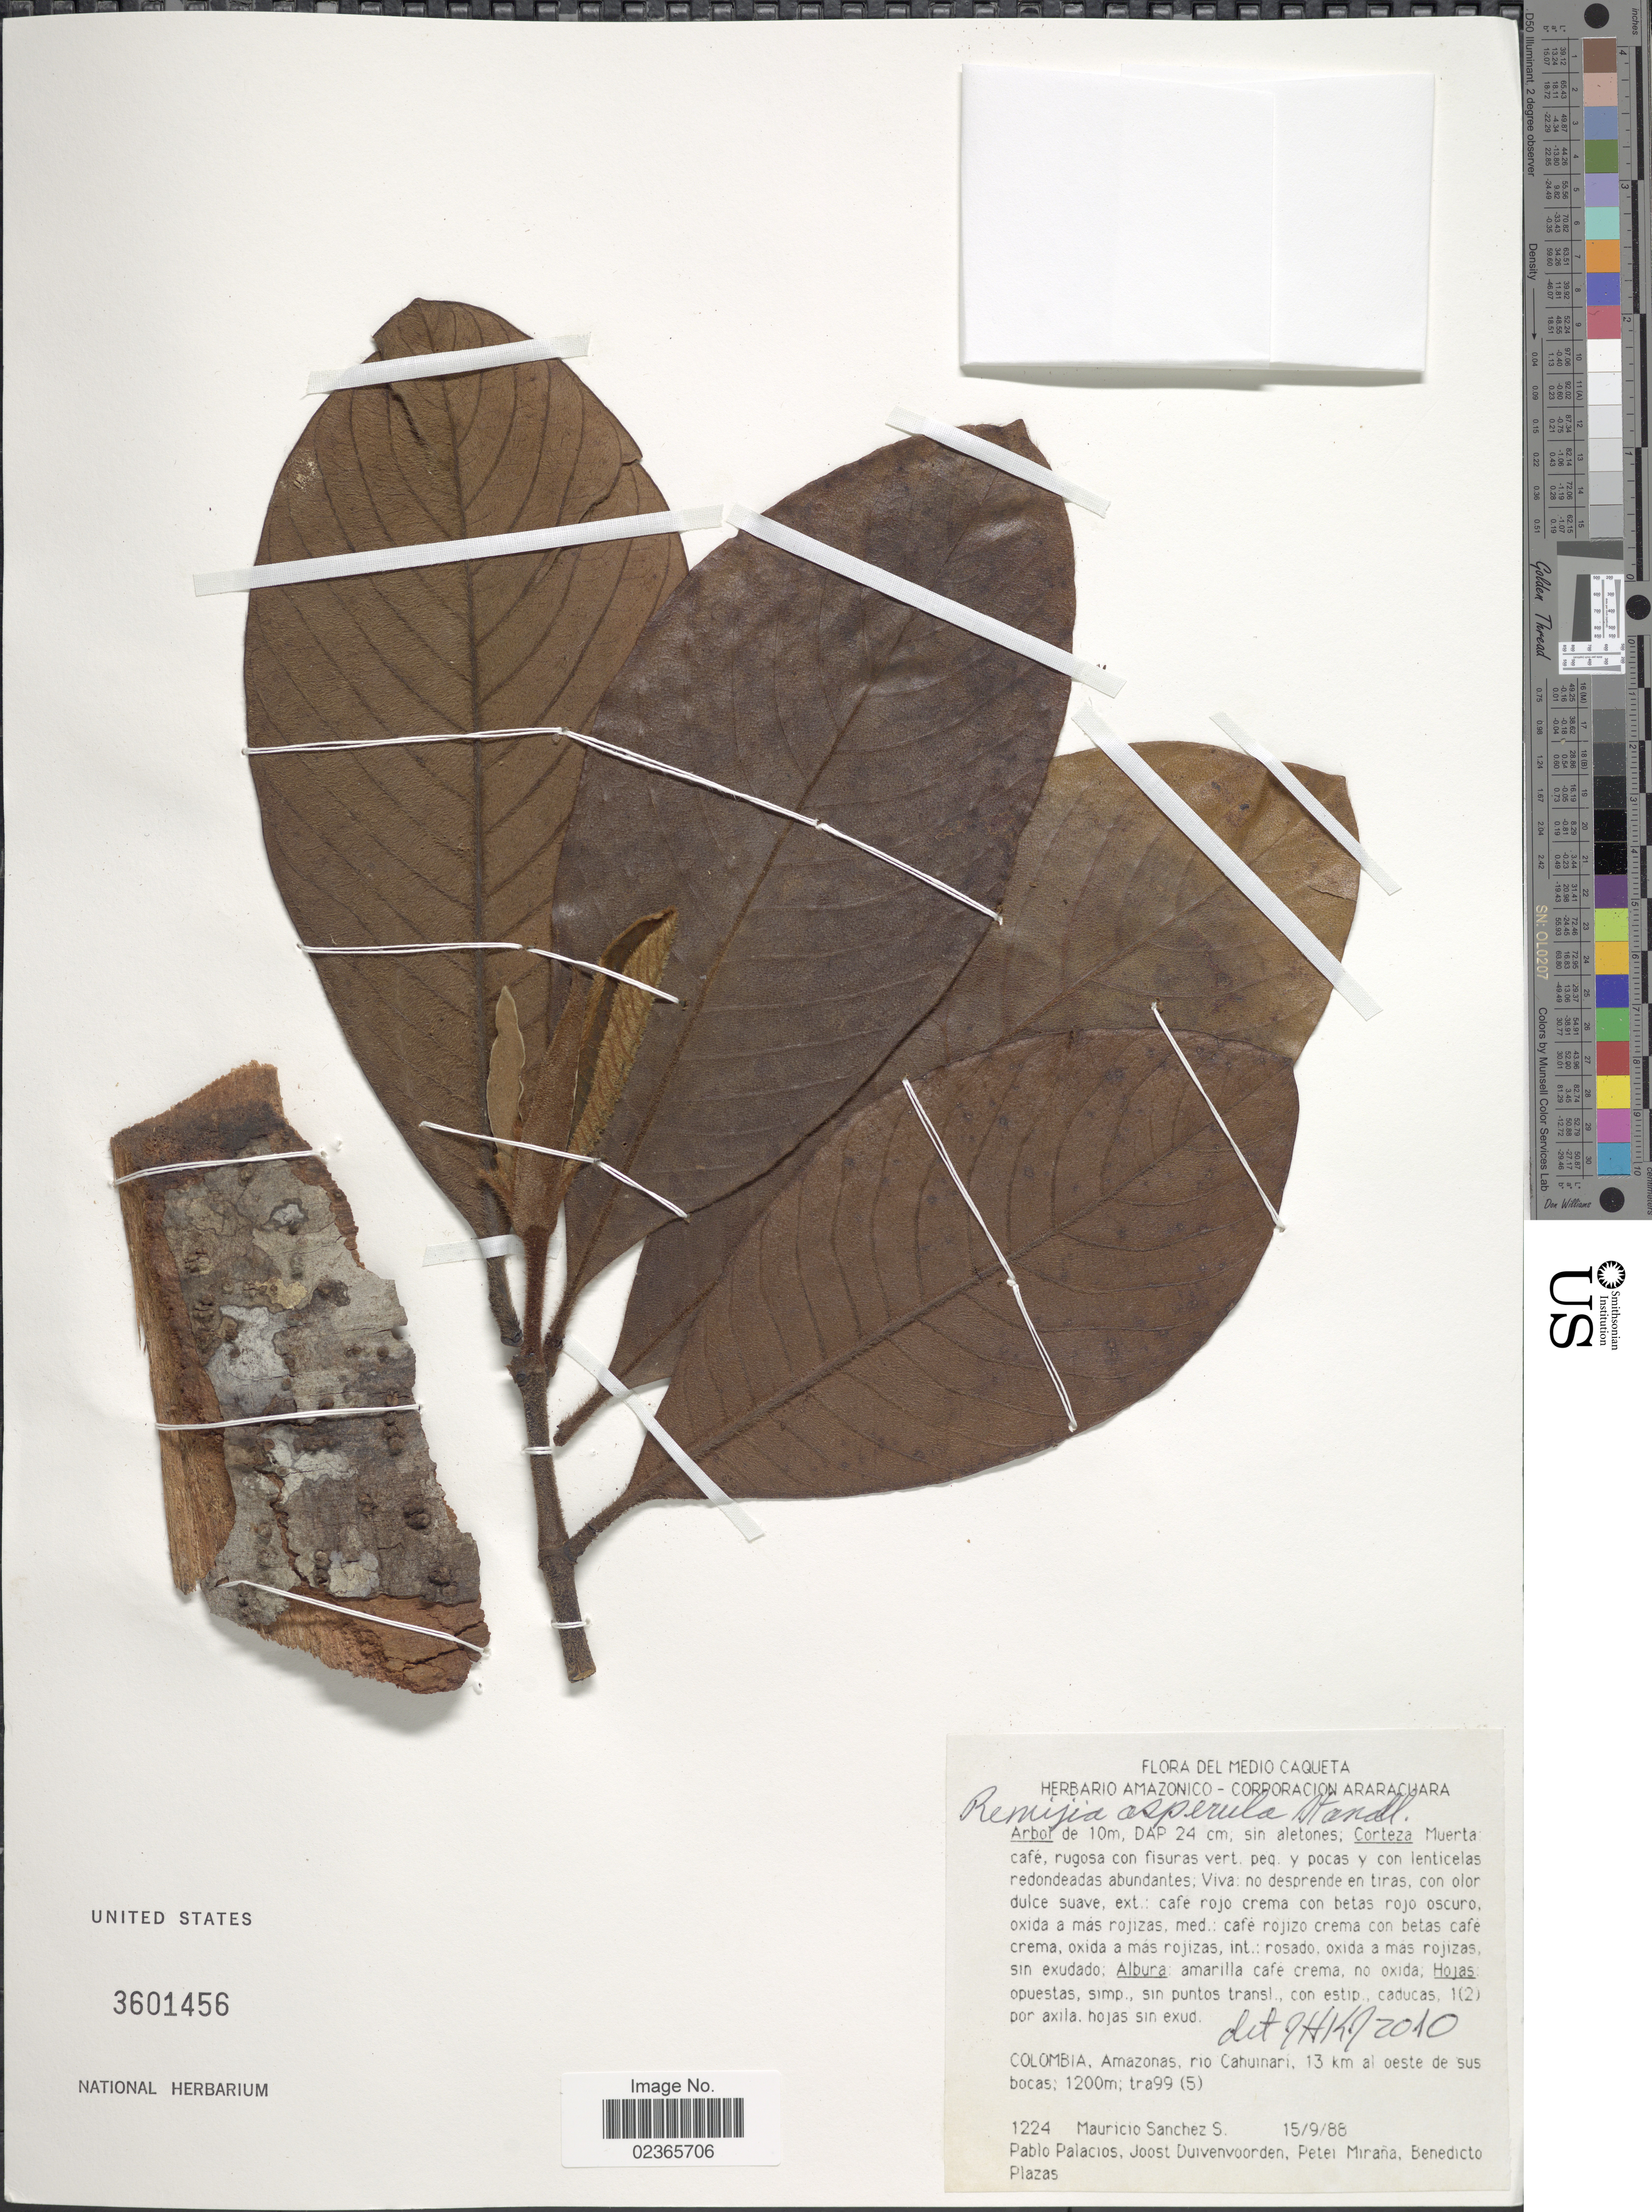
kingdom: Plantae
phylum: Tracheophyta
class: Magnoliopsida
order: Gentianales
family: Rubiaceae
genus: Remijia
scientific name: Remijia asperula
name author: Standl.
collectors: M. Sanchez S., P. Palacios, J. Duivenvoorden, P. Miraña & B. Plazas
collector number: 1224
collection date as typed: Transcribed d/m/y: 15/9/88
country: Colombia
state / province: Amazônas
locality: Medio Caqueta, rio Cahuinari, 13 km al oeste de sus bocas, tra99 (5)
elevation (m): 1200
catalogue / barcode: US 3601456